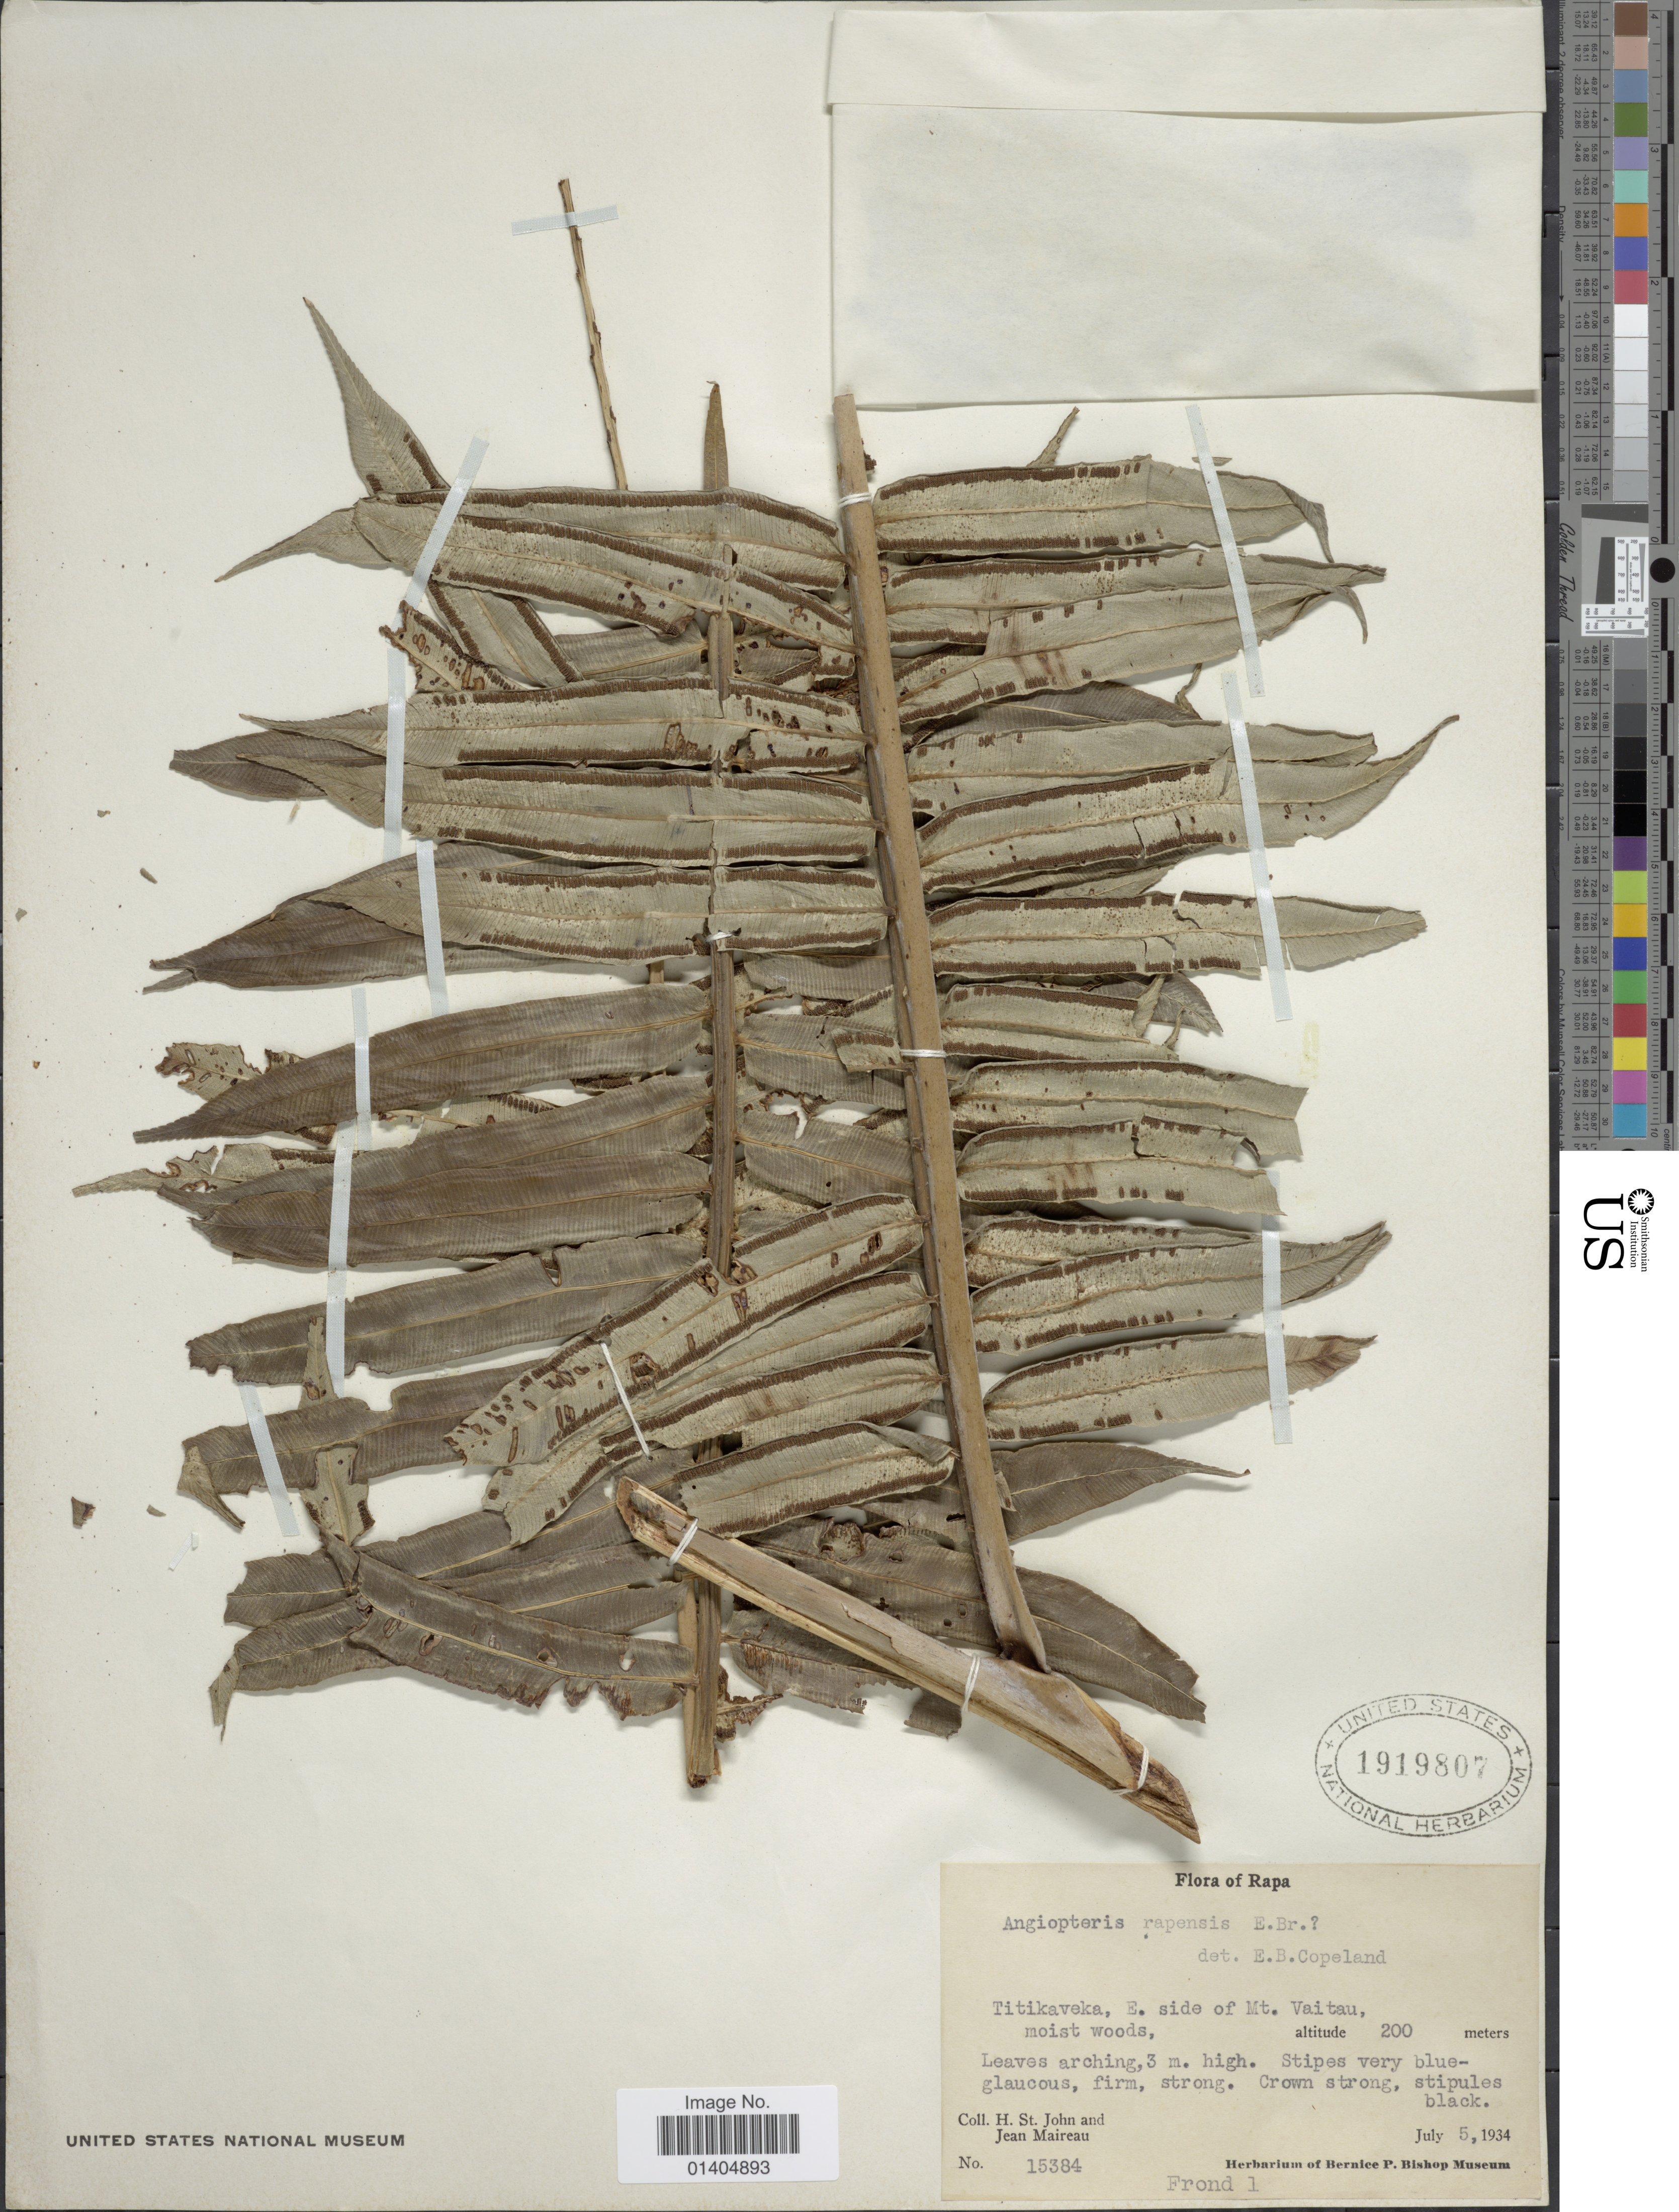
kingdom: Plantae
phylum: Tracheophyta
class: Polypodiopsida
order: Marattiales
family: Marattiaceae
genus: Angiopteris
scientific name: Angiopteris rapensis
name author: E.D. Br.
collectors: H. St. John & J. Maireau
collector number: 15384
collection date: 1934-07-05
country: French Polynesia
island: Rapa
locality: Rapa, Titikaveka, E. side of Mt Vaitau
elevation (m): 200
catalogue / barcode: US 1919807